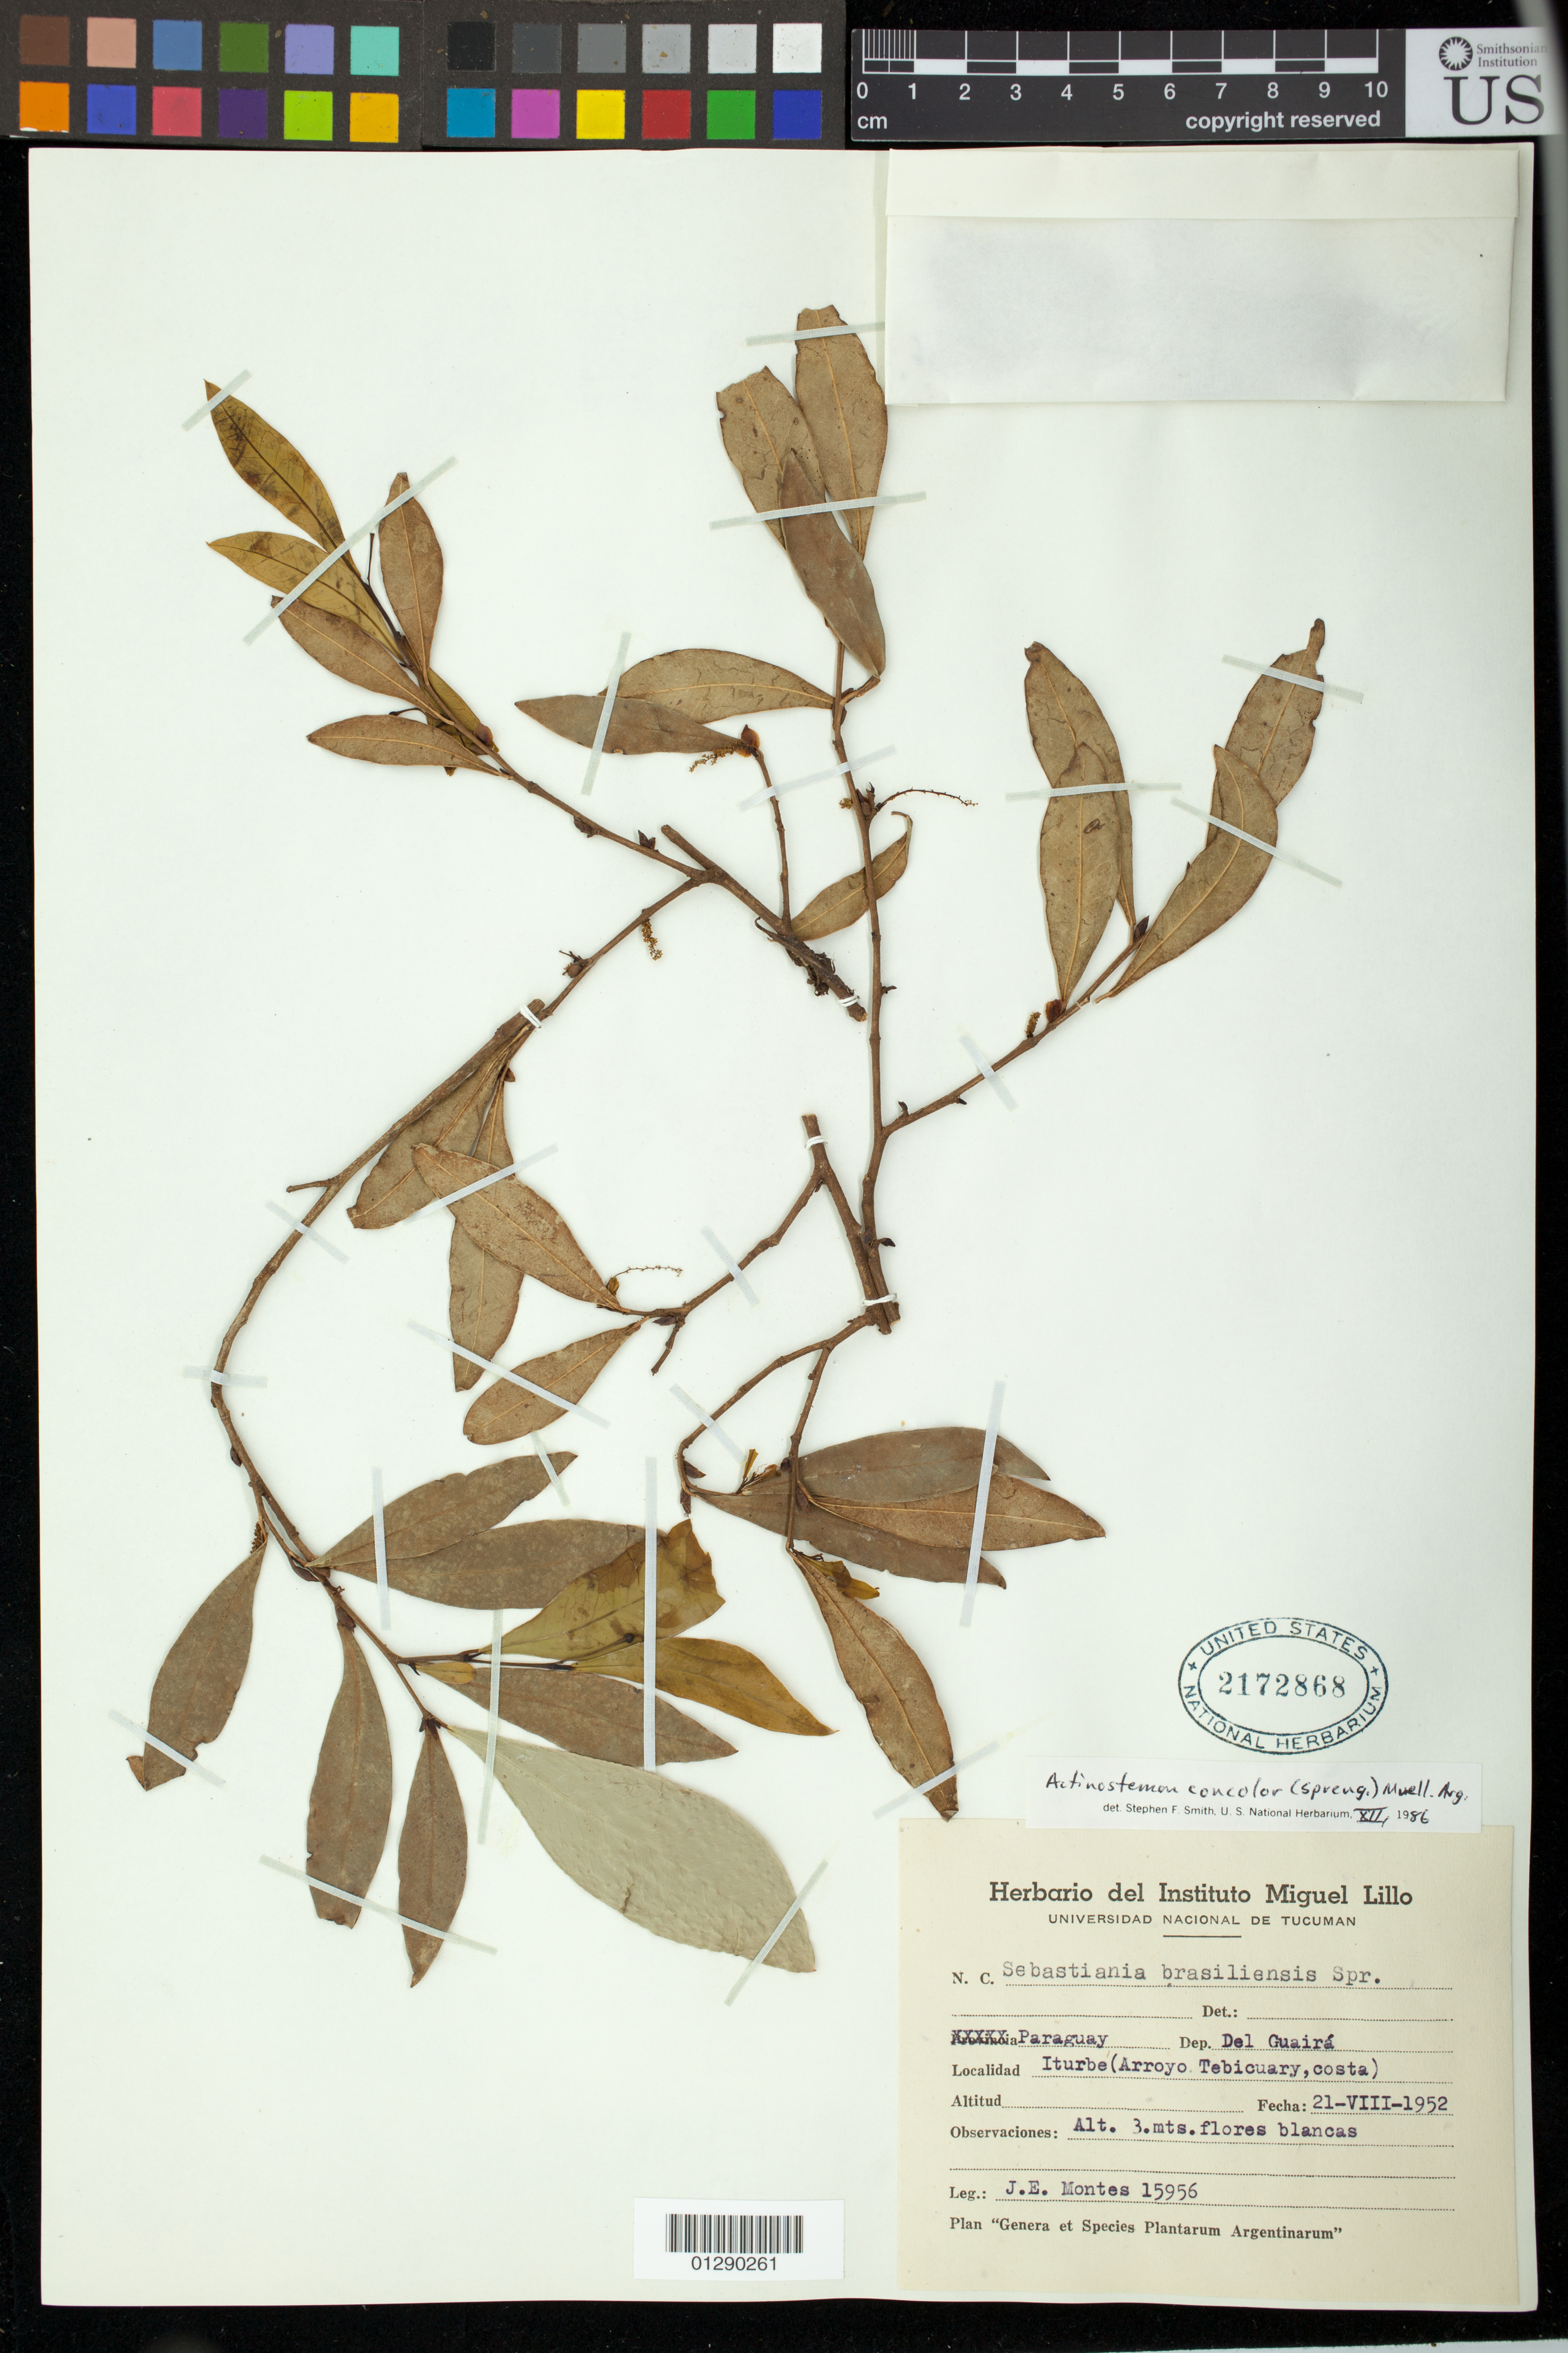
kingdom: Plantae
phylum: Tracheophyta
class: Magnoliopsida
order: Malpighiales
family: Euphorbiaceae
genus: Actinostemon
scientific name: Actinostemon concolor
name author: (Spreng.) Müll. Arg.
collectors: J. E. Montes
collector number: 15956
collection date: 1952-08-21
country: Paraguay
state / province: Guairá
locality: Iturbe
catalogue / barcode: US 2172868